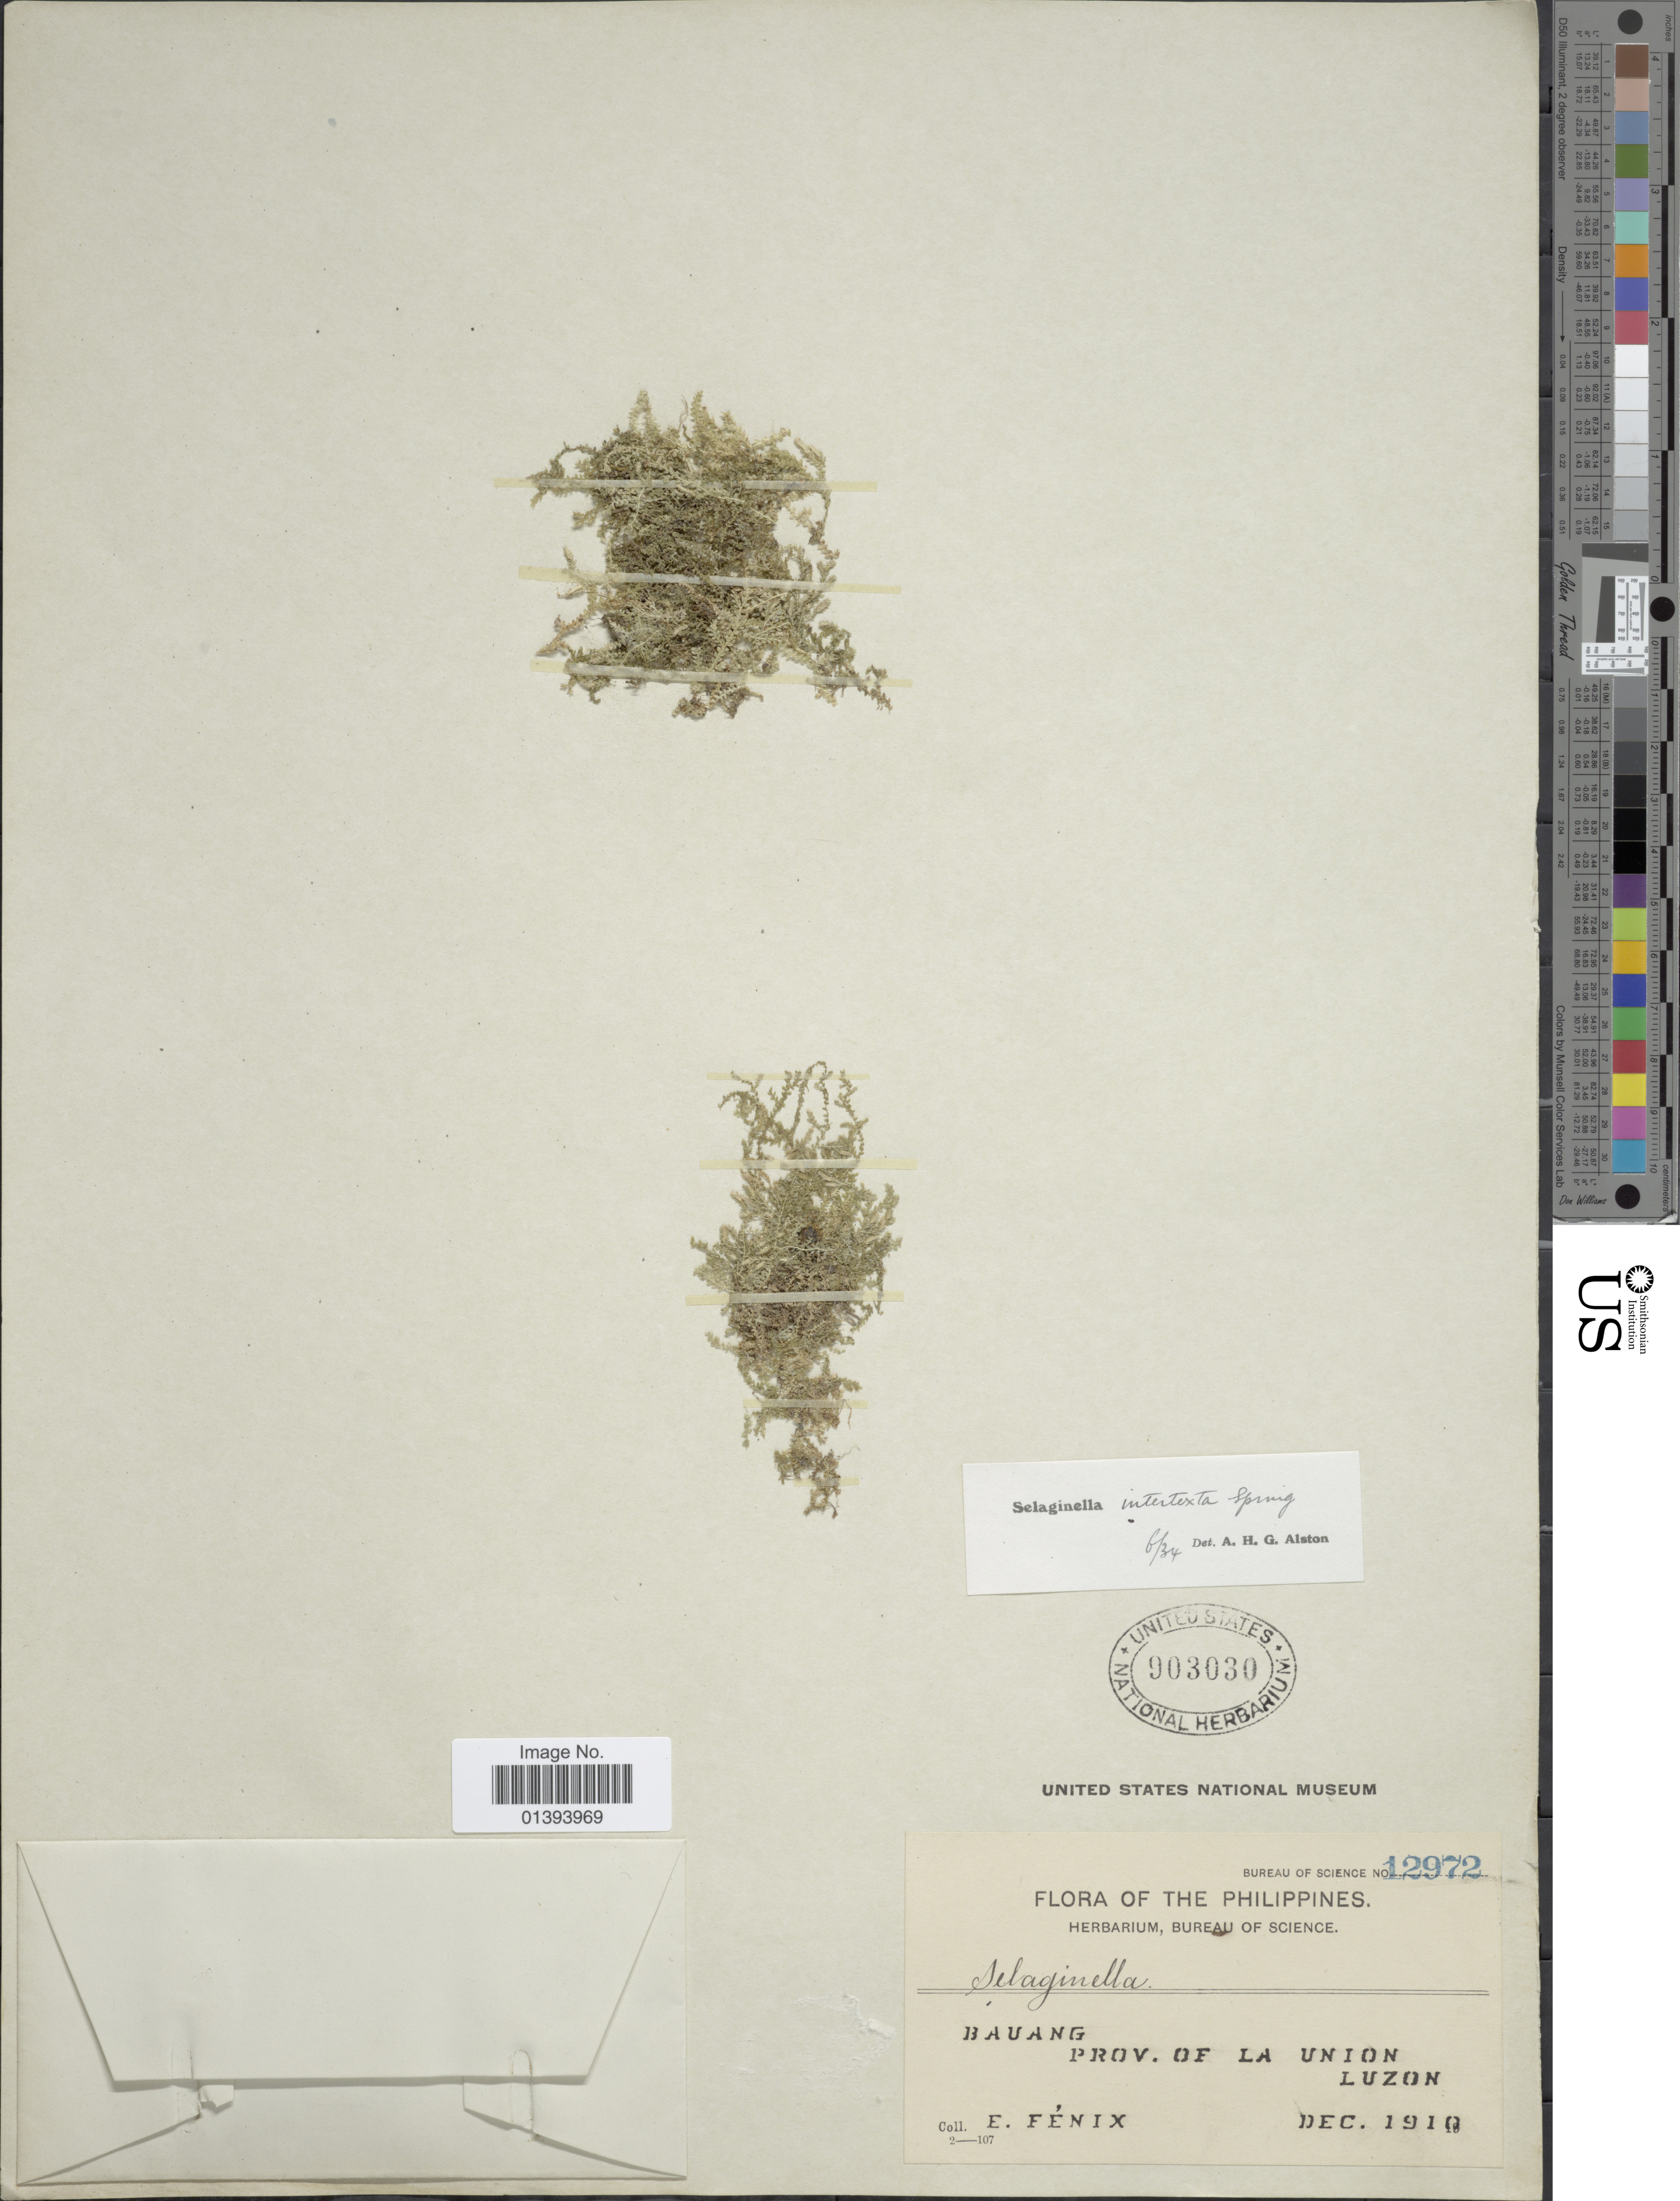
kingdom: Plantae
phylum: Tracheophyta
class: Lycopodiopsida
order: Selaginellales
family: Selaginellaceae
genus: Selaginella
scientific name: Selaginella intertexta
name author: Spring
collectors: E. Fénix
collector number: Bureau of Science 12972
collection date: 1910-12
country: Philippines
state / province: Central Luzon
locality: Bauang prov. of la Union, Luzon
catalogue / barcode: US 903030